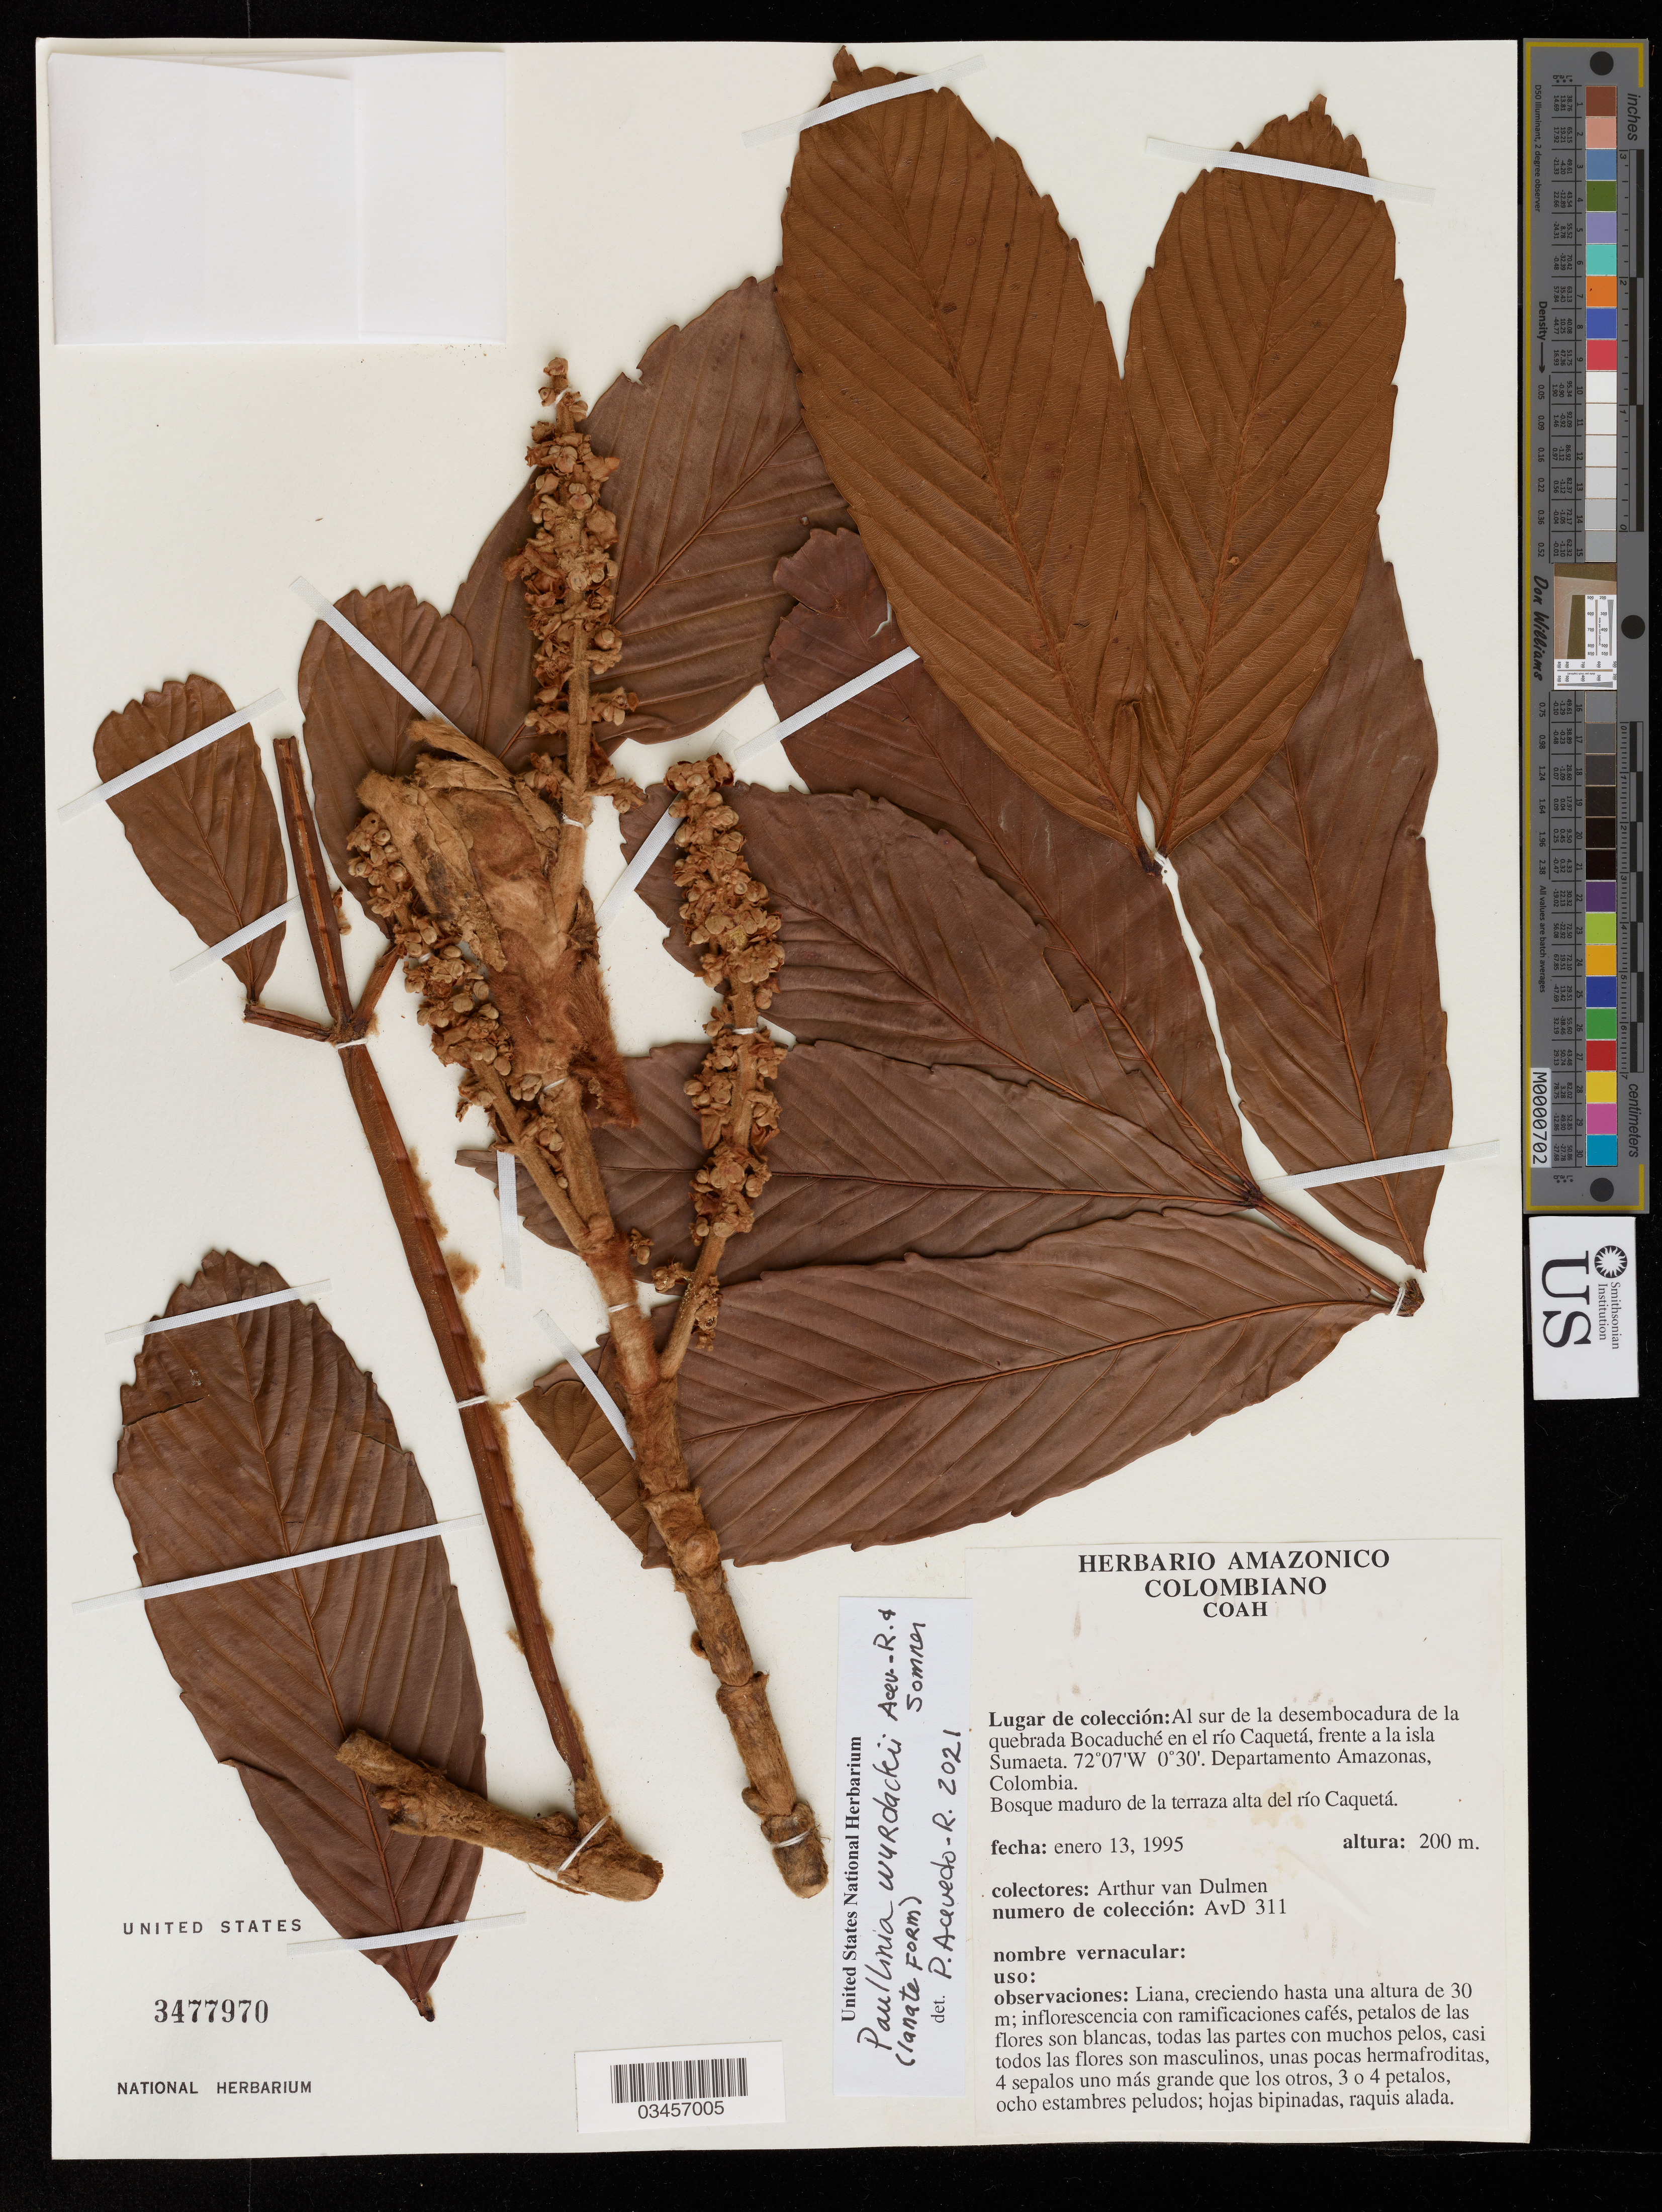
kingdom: Plantae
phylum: Tracheophyta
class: Magnoliopsida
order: Sapindales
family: Sapindaceae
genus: Paullinia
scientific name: Paullinia wurdackii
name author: Acev.-Rodr. & Somner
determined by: Acevedo-Rodriguez, P., (US), Smithsonian Institution - National Museum of Natural History (UNITED STATES)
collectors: A. van Dulmen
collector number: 311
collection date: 1995-01-13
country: Colombia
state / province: Amazonas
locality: Al sur de la desembocadura de la quebrada Bocaduché en el río Caquetá, frente a la isla Sumaeta.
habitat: Bosque maduro de la terraza alta del río Caquetá.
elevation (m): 200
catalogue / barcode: US 3477970